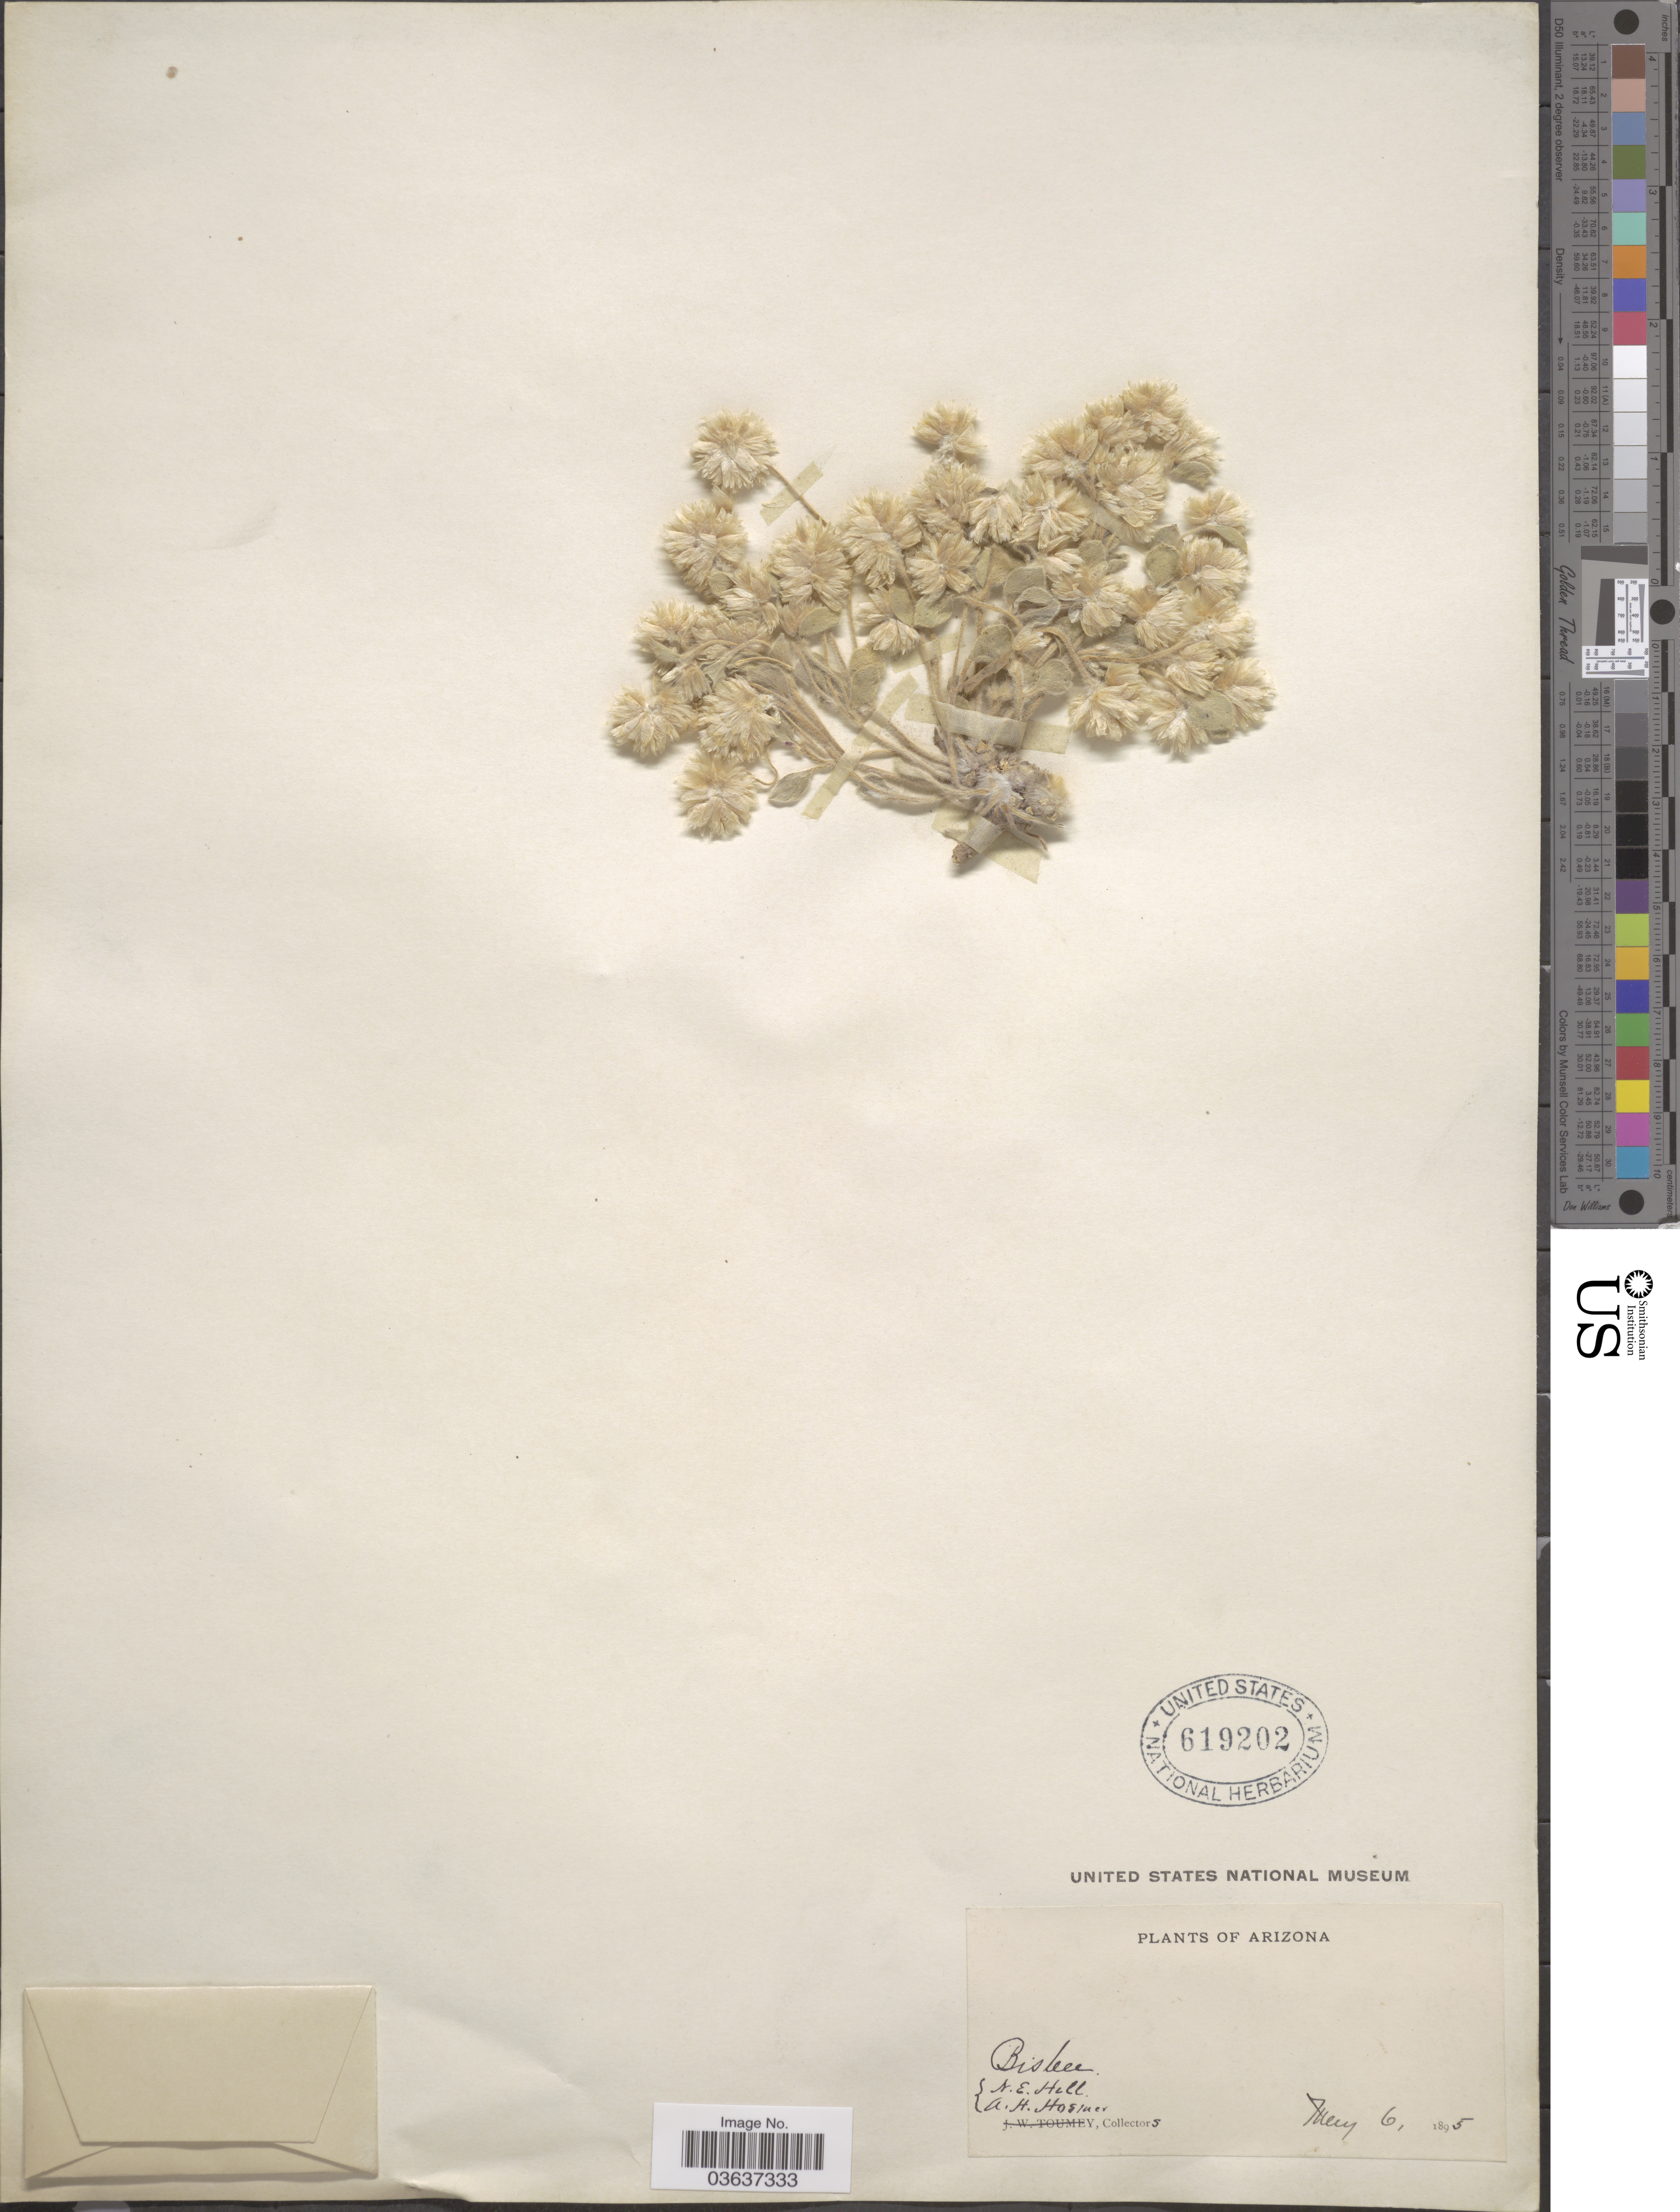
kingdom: Plantae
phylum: Tracheophyta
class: Magnoliopsida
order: Caryophyllales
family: Amaranthaceae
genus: Gomphrena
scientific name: Gomphrena caespitosa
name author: Torr. in Emory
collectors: N. Hill & A. Hosiner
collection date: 1895-05-06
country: United States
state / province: Arizona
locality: Bisbee.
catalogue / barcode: US 619202